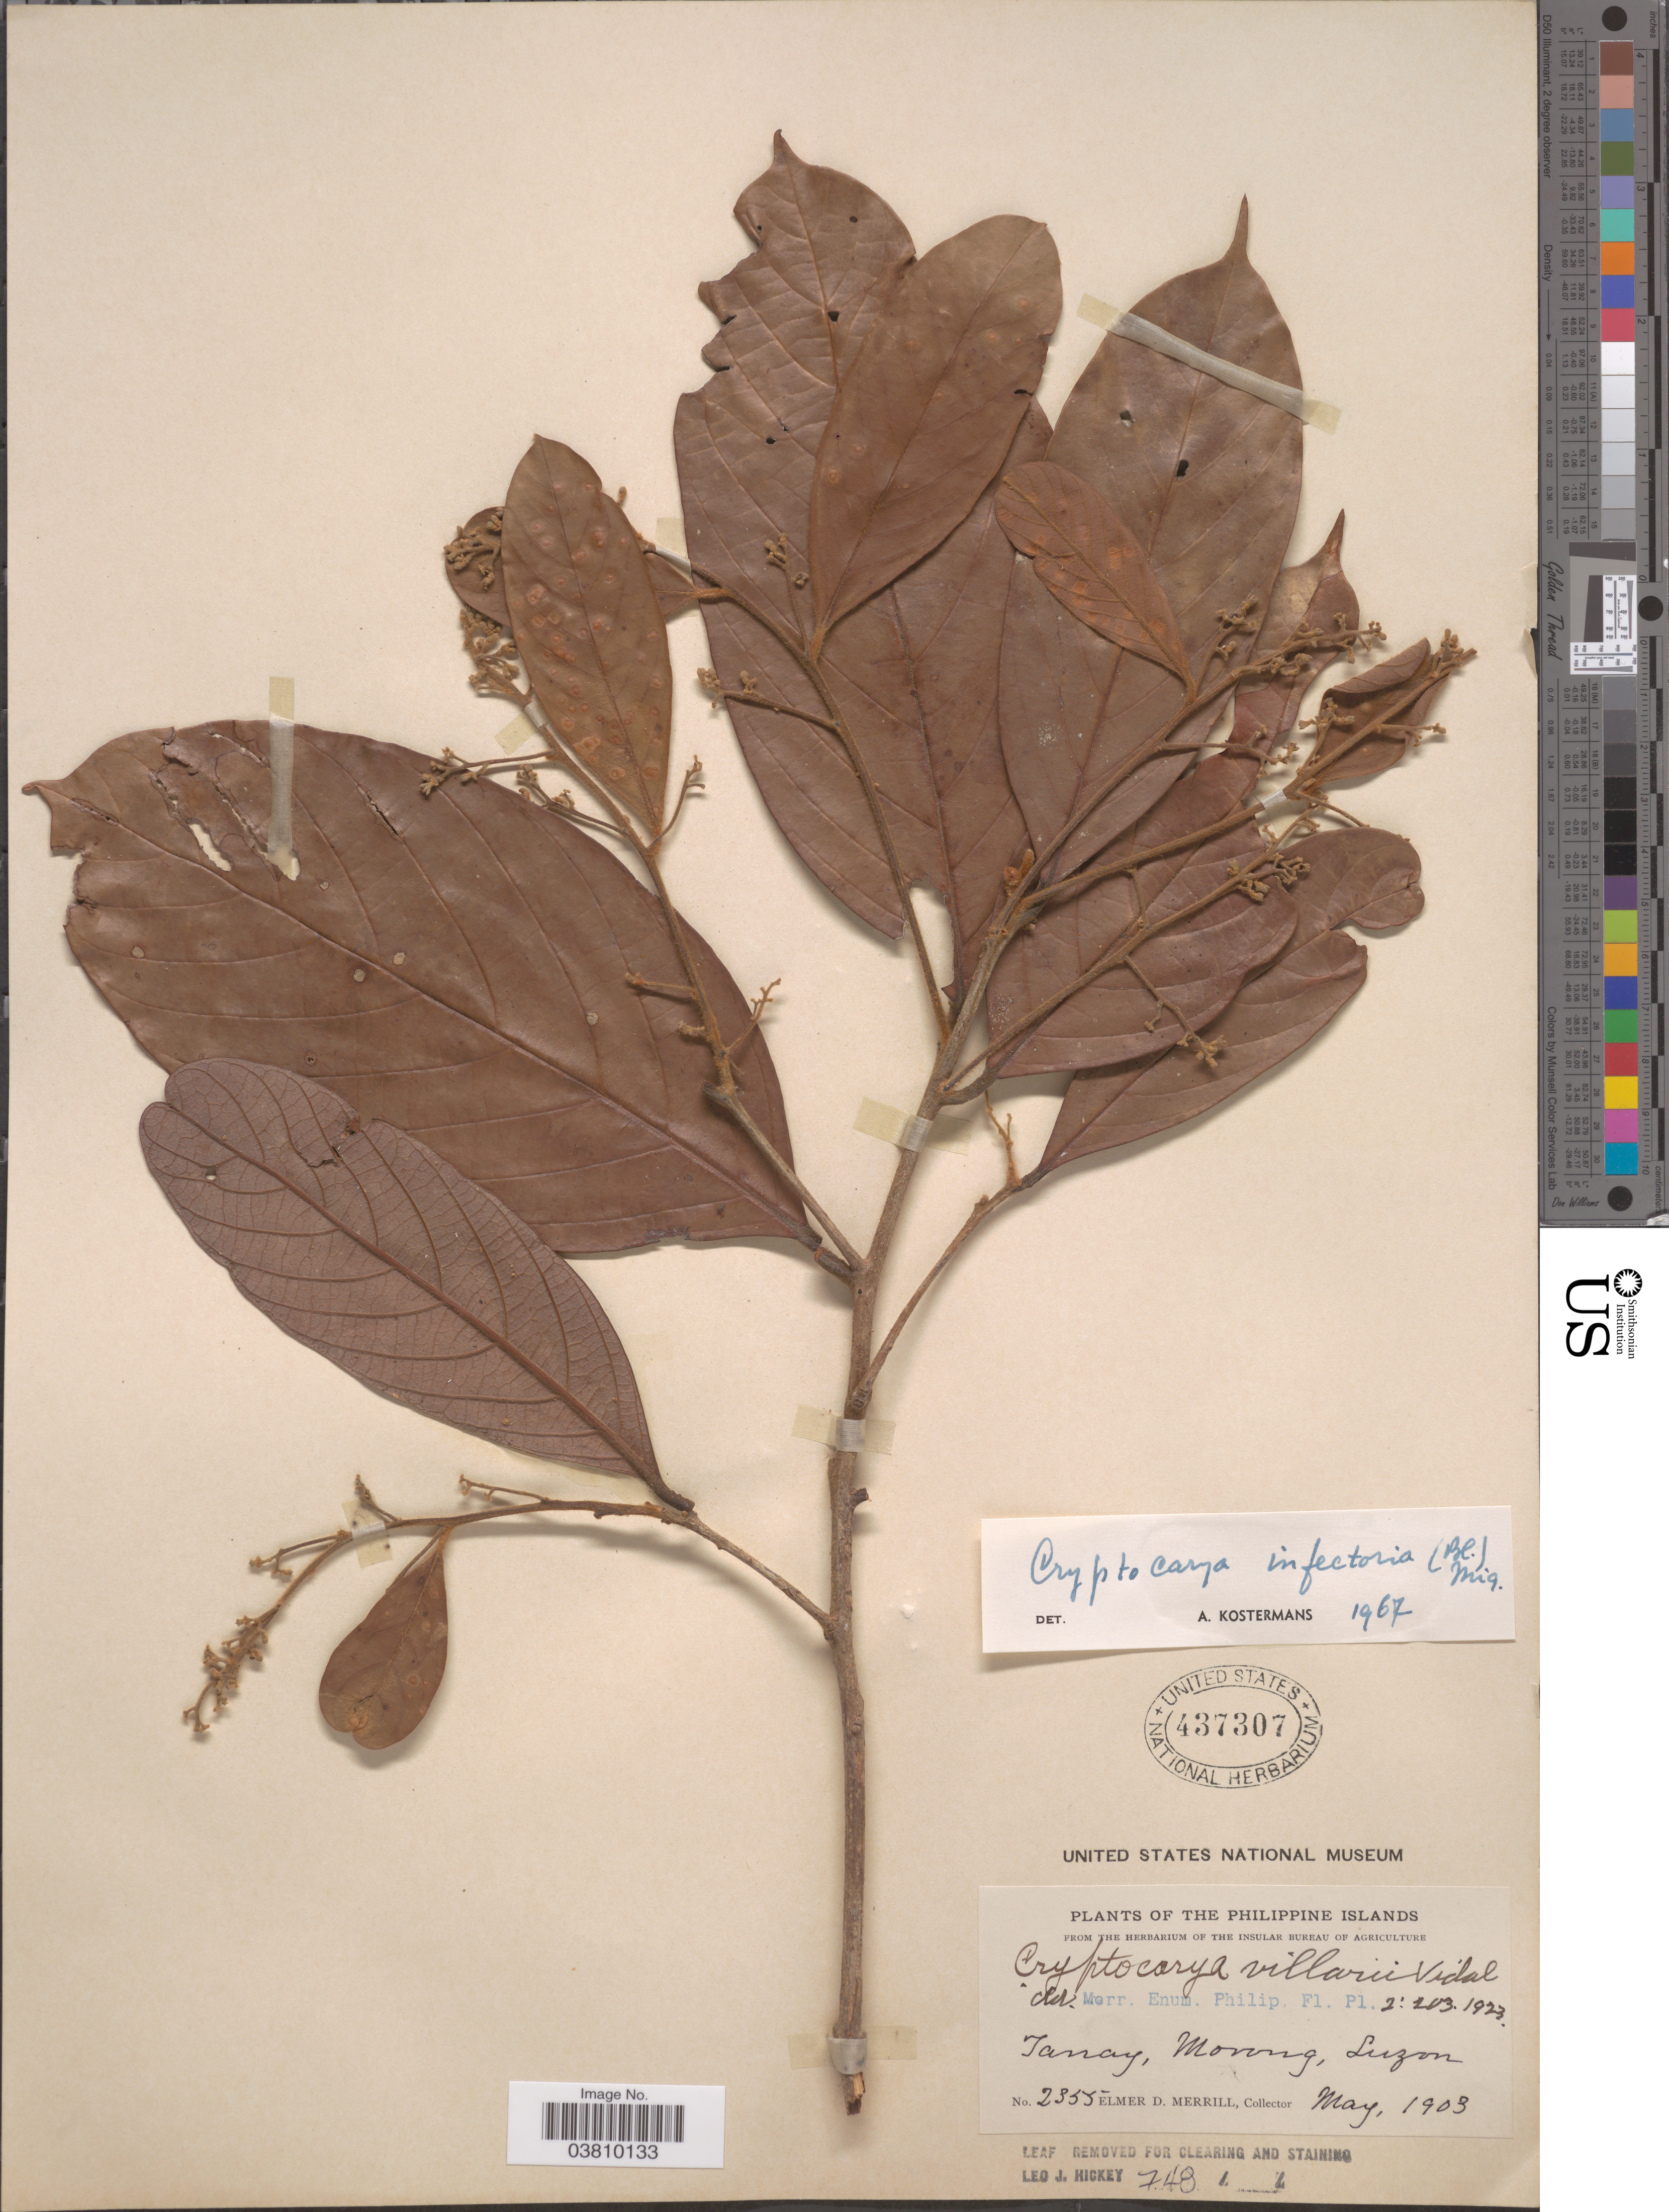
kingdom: Plantae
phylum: Tracheophyta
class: Magnoliopsida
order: Laurales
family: Lauraceae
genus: Cryptocarya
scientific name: Cryptocarya infectoria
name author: Miq.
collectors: E. D. Merrill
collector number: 2355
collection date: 1903-05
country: Philippines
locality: Tanay, Morong, Luzon.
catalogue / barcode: US 437307